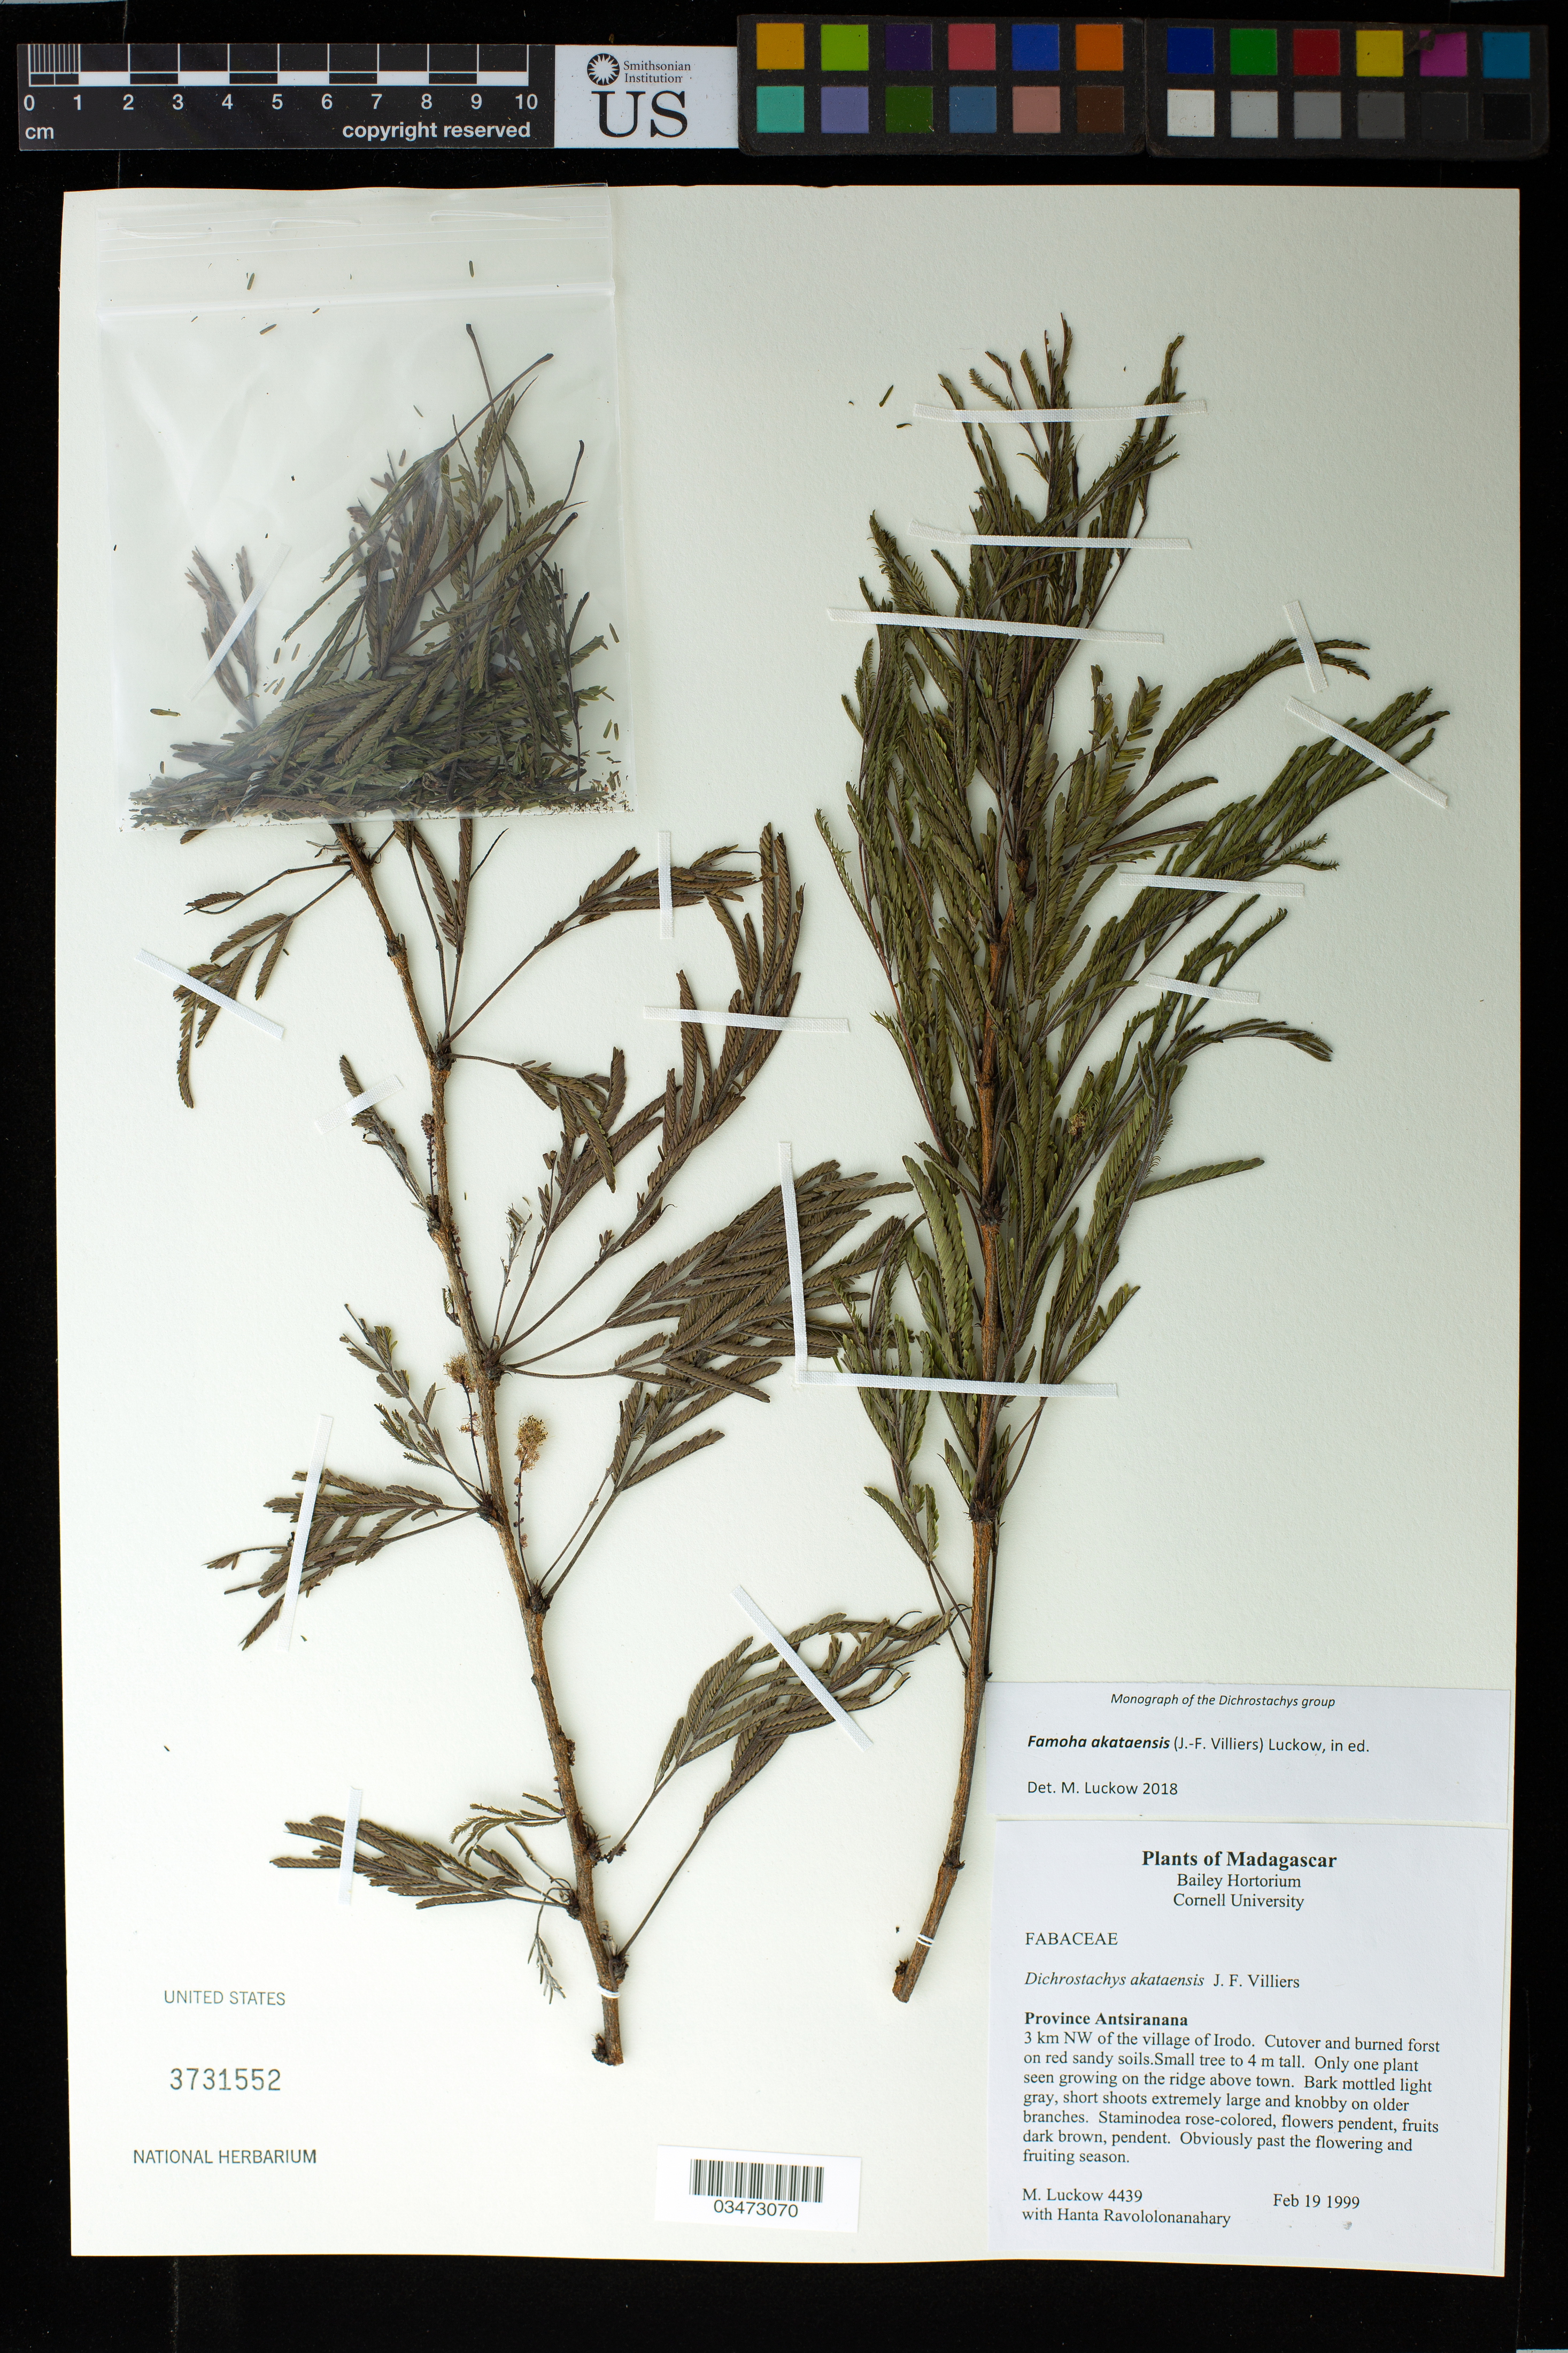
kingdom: Plantae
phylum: Tracheophyta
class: Magnoliopsida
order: Fabales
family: Fabaceae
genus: Dichrostachys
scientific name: Dichrostachys akataensis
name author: Villiers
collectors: M. A. Luckow & H. Ravololonanahary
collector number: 4439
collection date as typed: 19 Feb 1999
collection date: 1999-02-19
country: Madagascar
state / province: Diana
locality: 3 km NW of the village of Irodo.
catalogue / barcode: US 3731552